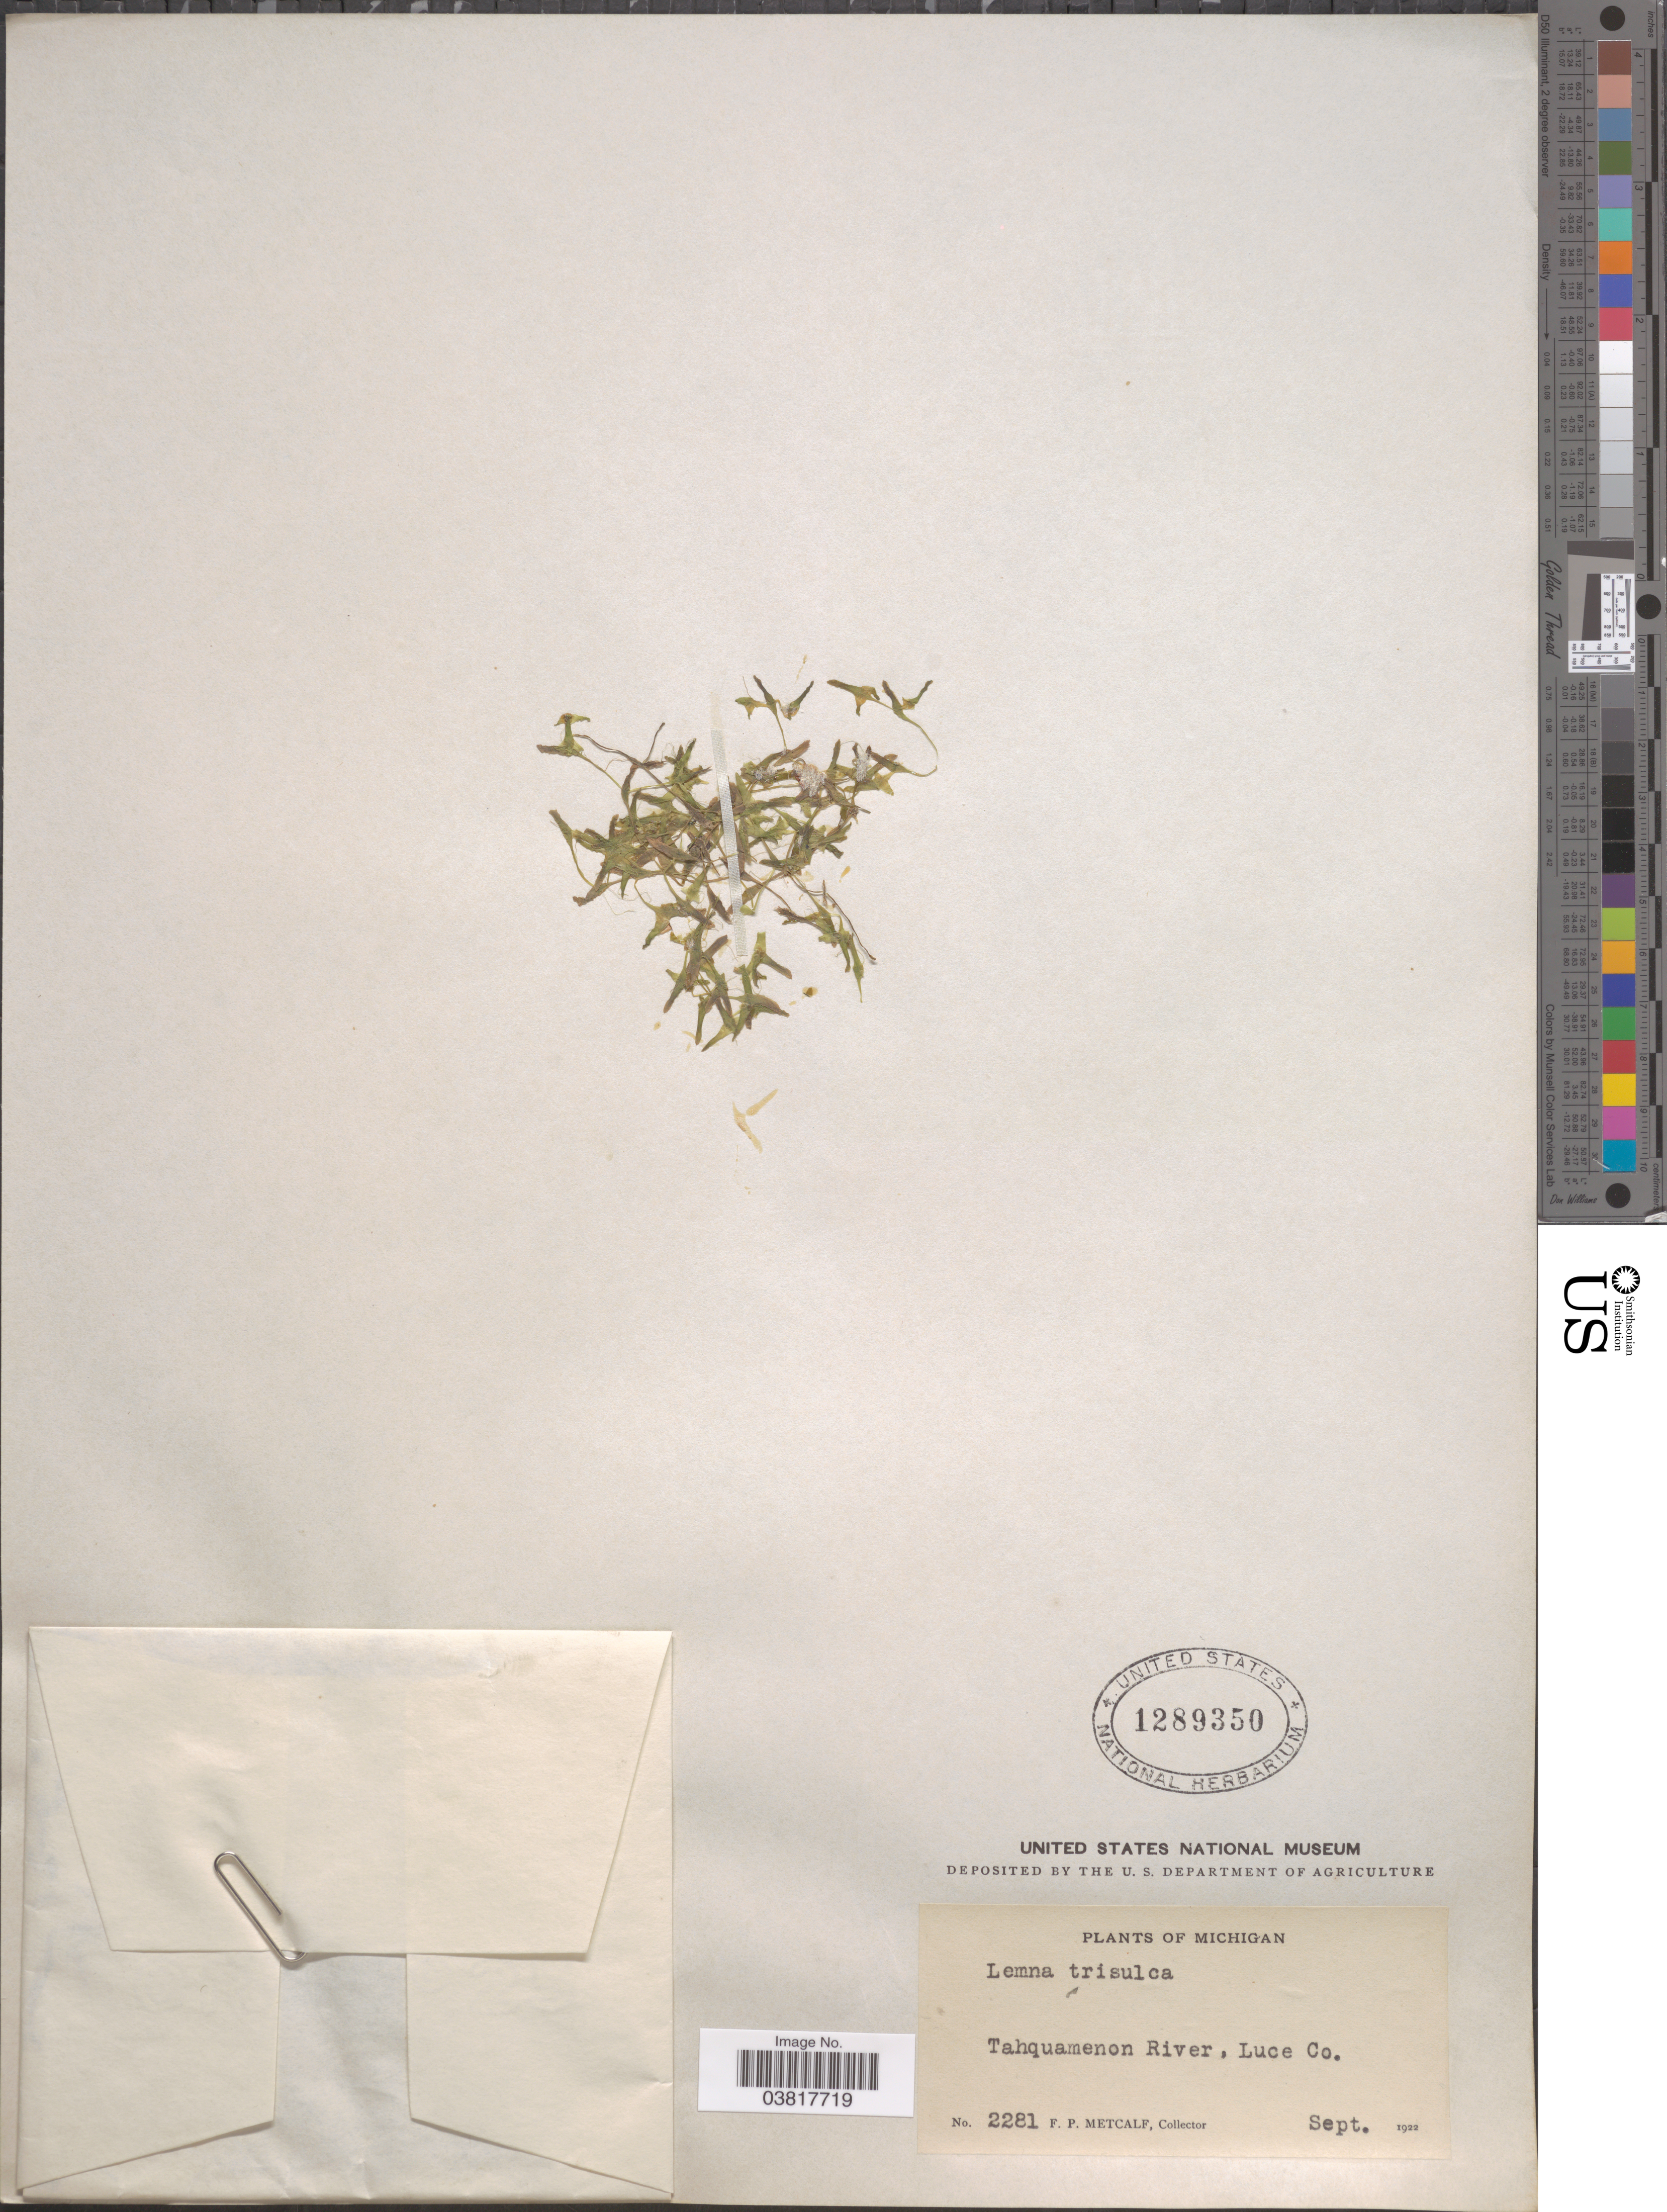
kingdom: Plantae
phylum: Tracheophyta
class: Liliopsida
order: Alismatales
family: Araceae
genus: Lemna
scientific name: Lemna trisulca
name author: L.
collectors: F. Metcalf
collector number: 2281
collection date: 1922-09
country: United States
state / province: Michigan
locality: Tahquamenon River, Luce Co.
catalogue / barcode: US 1289350